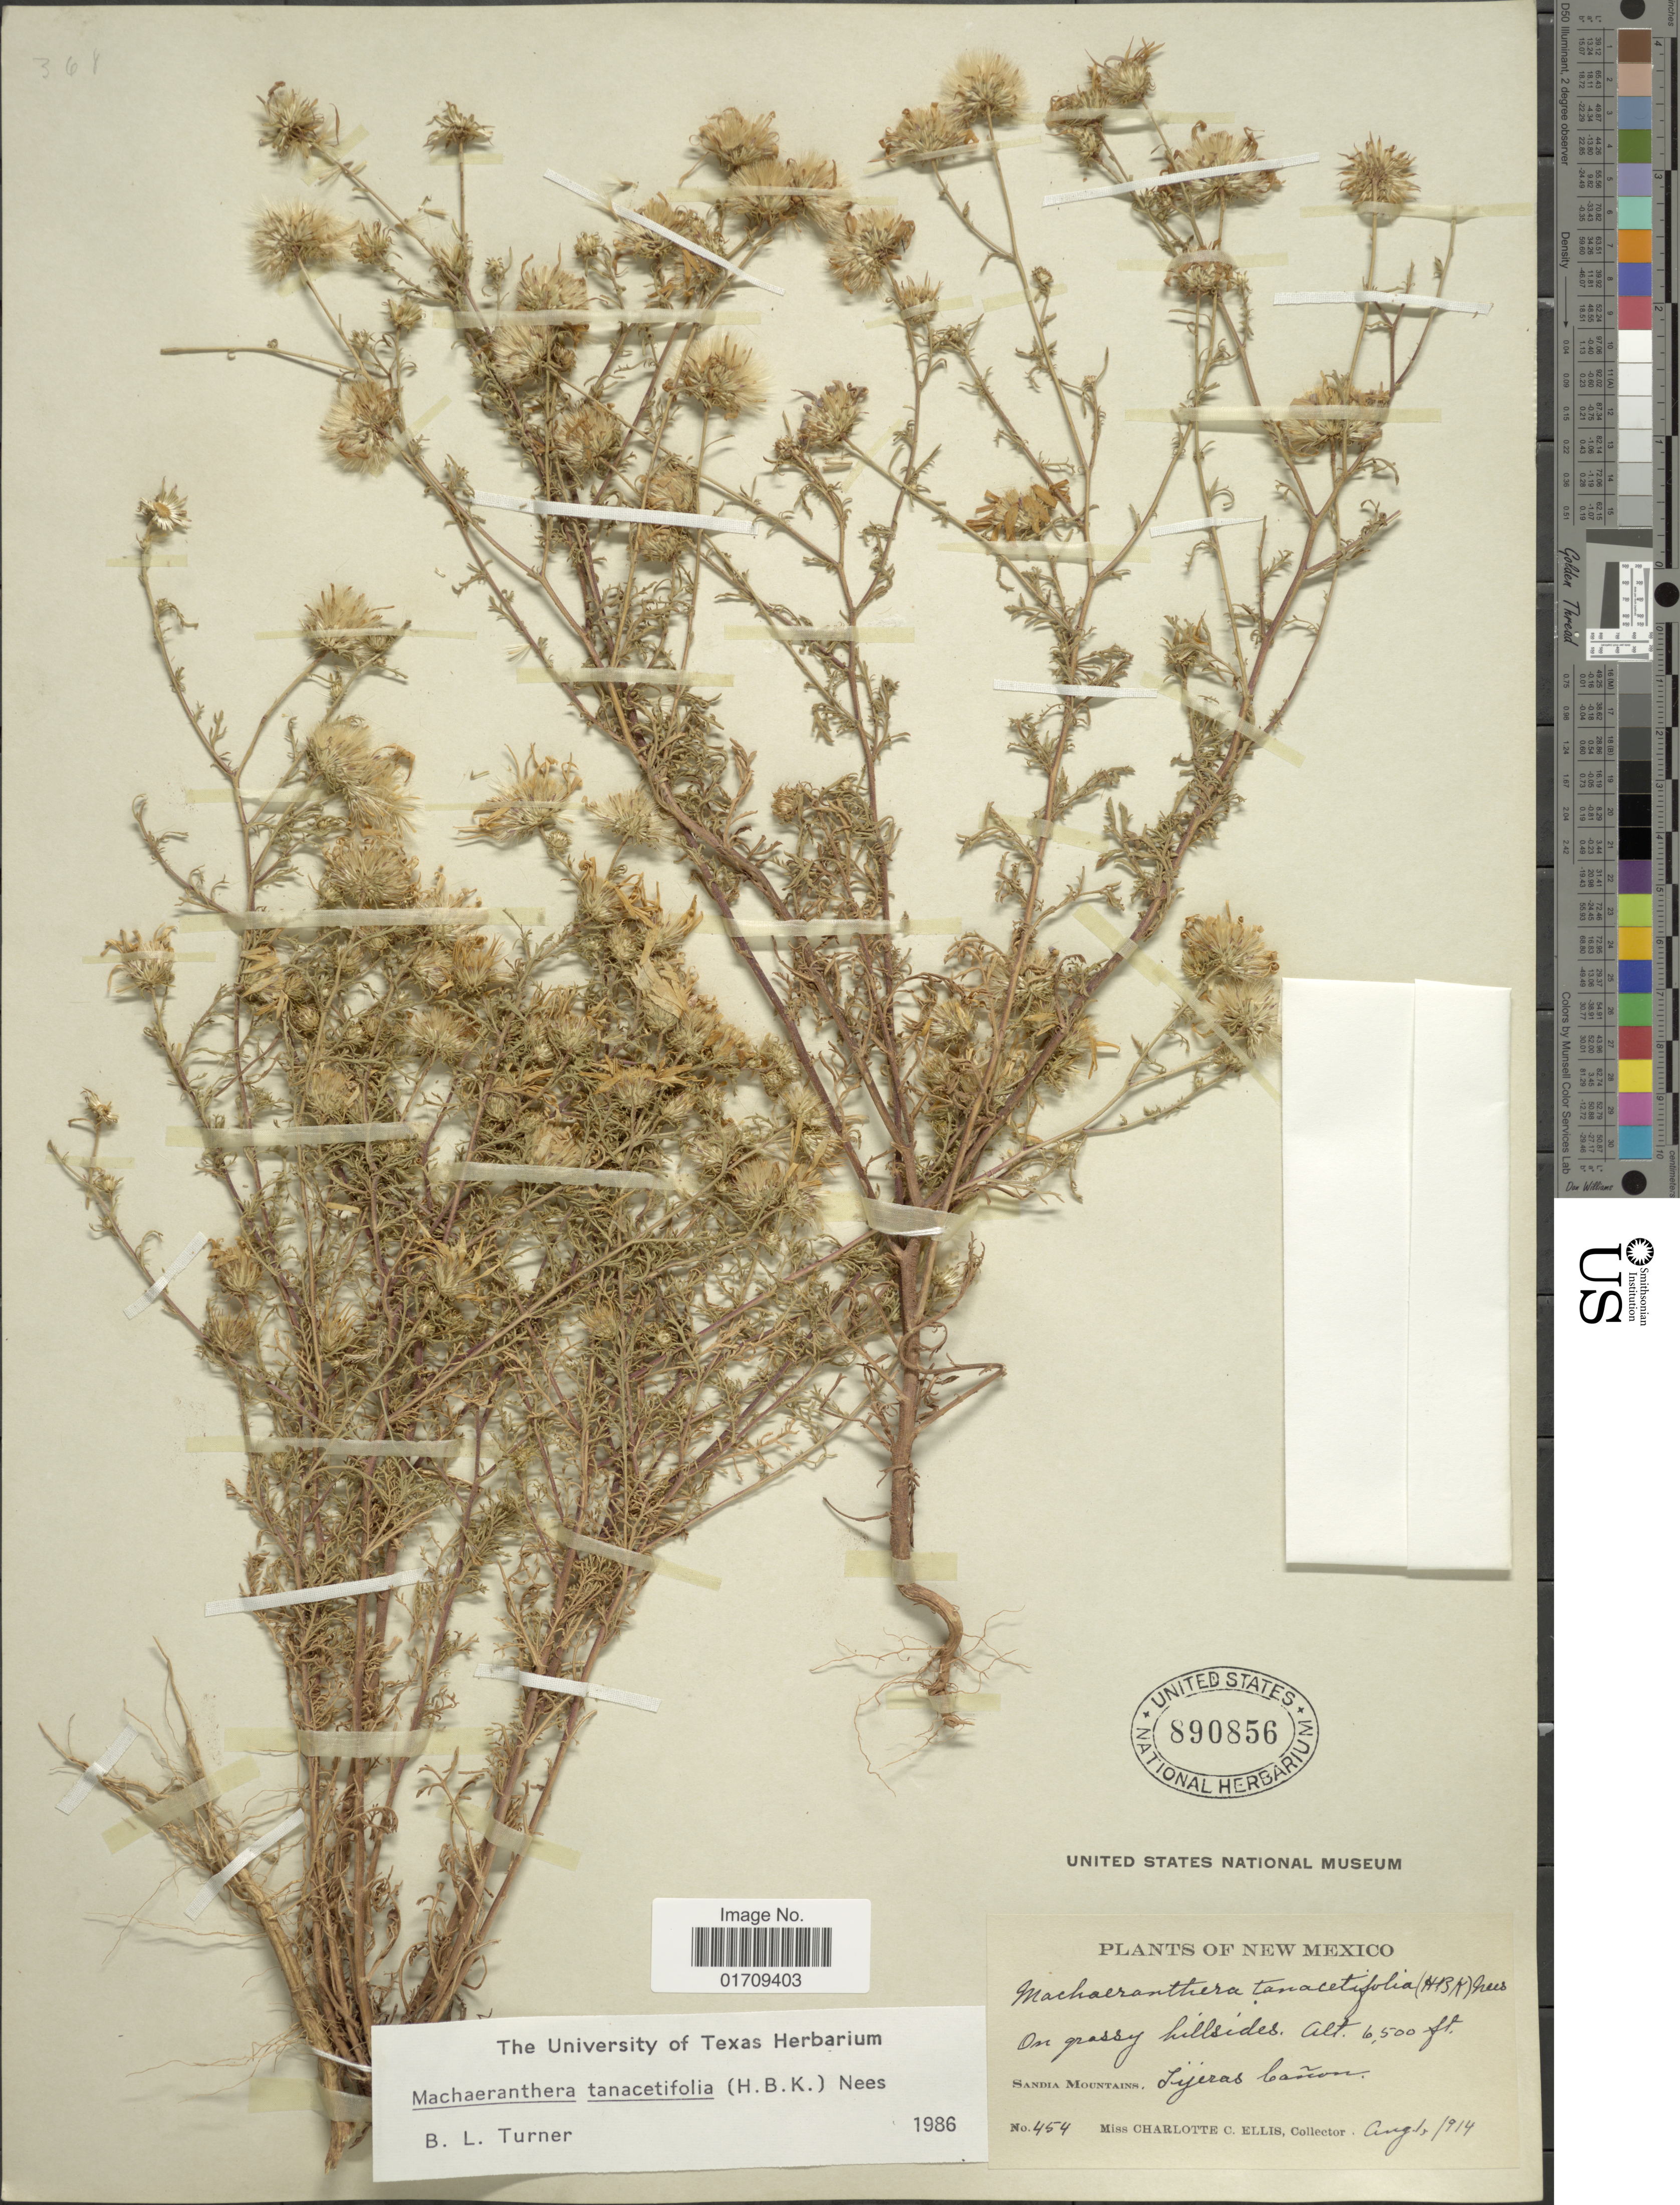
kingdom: Plantae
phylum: Tracheophyta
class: Magnoliopsida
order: Asterales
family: Asteraceae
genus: Machaeranthera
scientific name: Machaeranthera tanacetifolia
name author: (Kunth) Nees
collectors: C. C. Ellis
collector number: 454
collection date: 1914-08-01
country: United States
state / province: New Mexico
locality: Sandia Mountains, Lijeras Canon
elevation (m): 1981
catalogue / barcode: US 890856